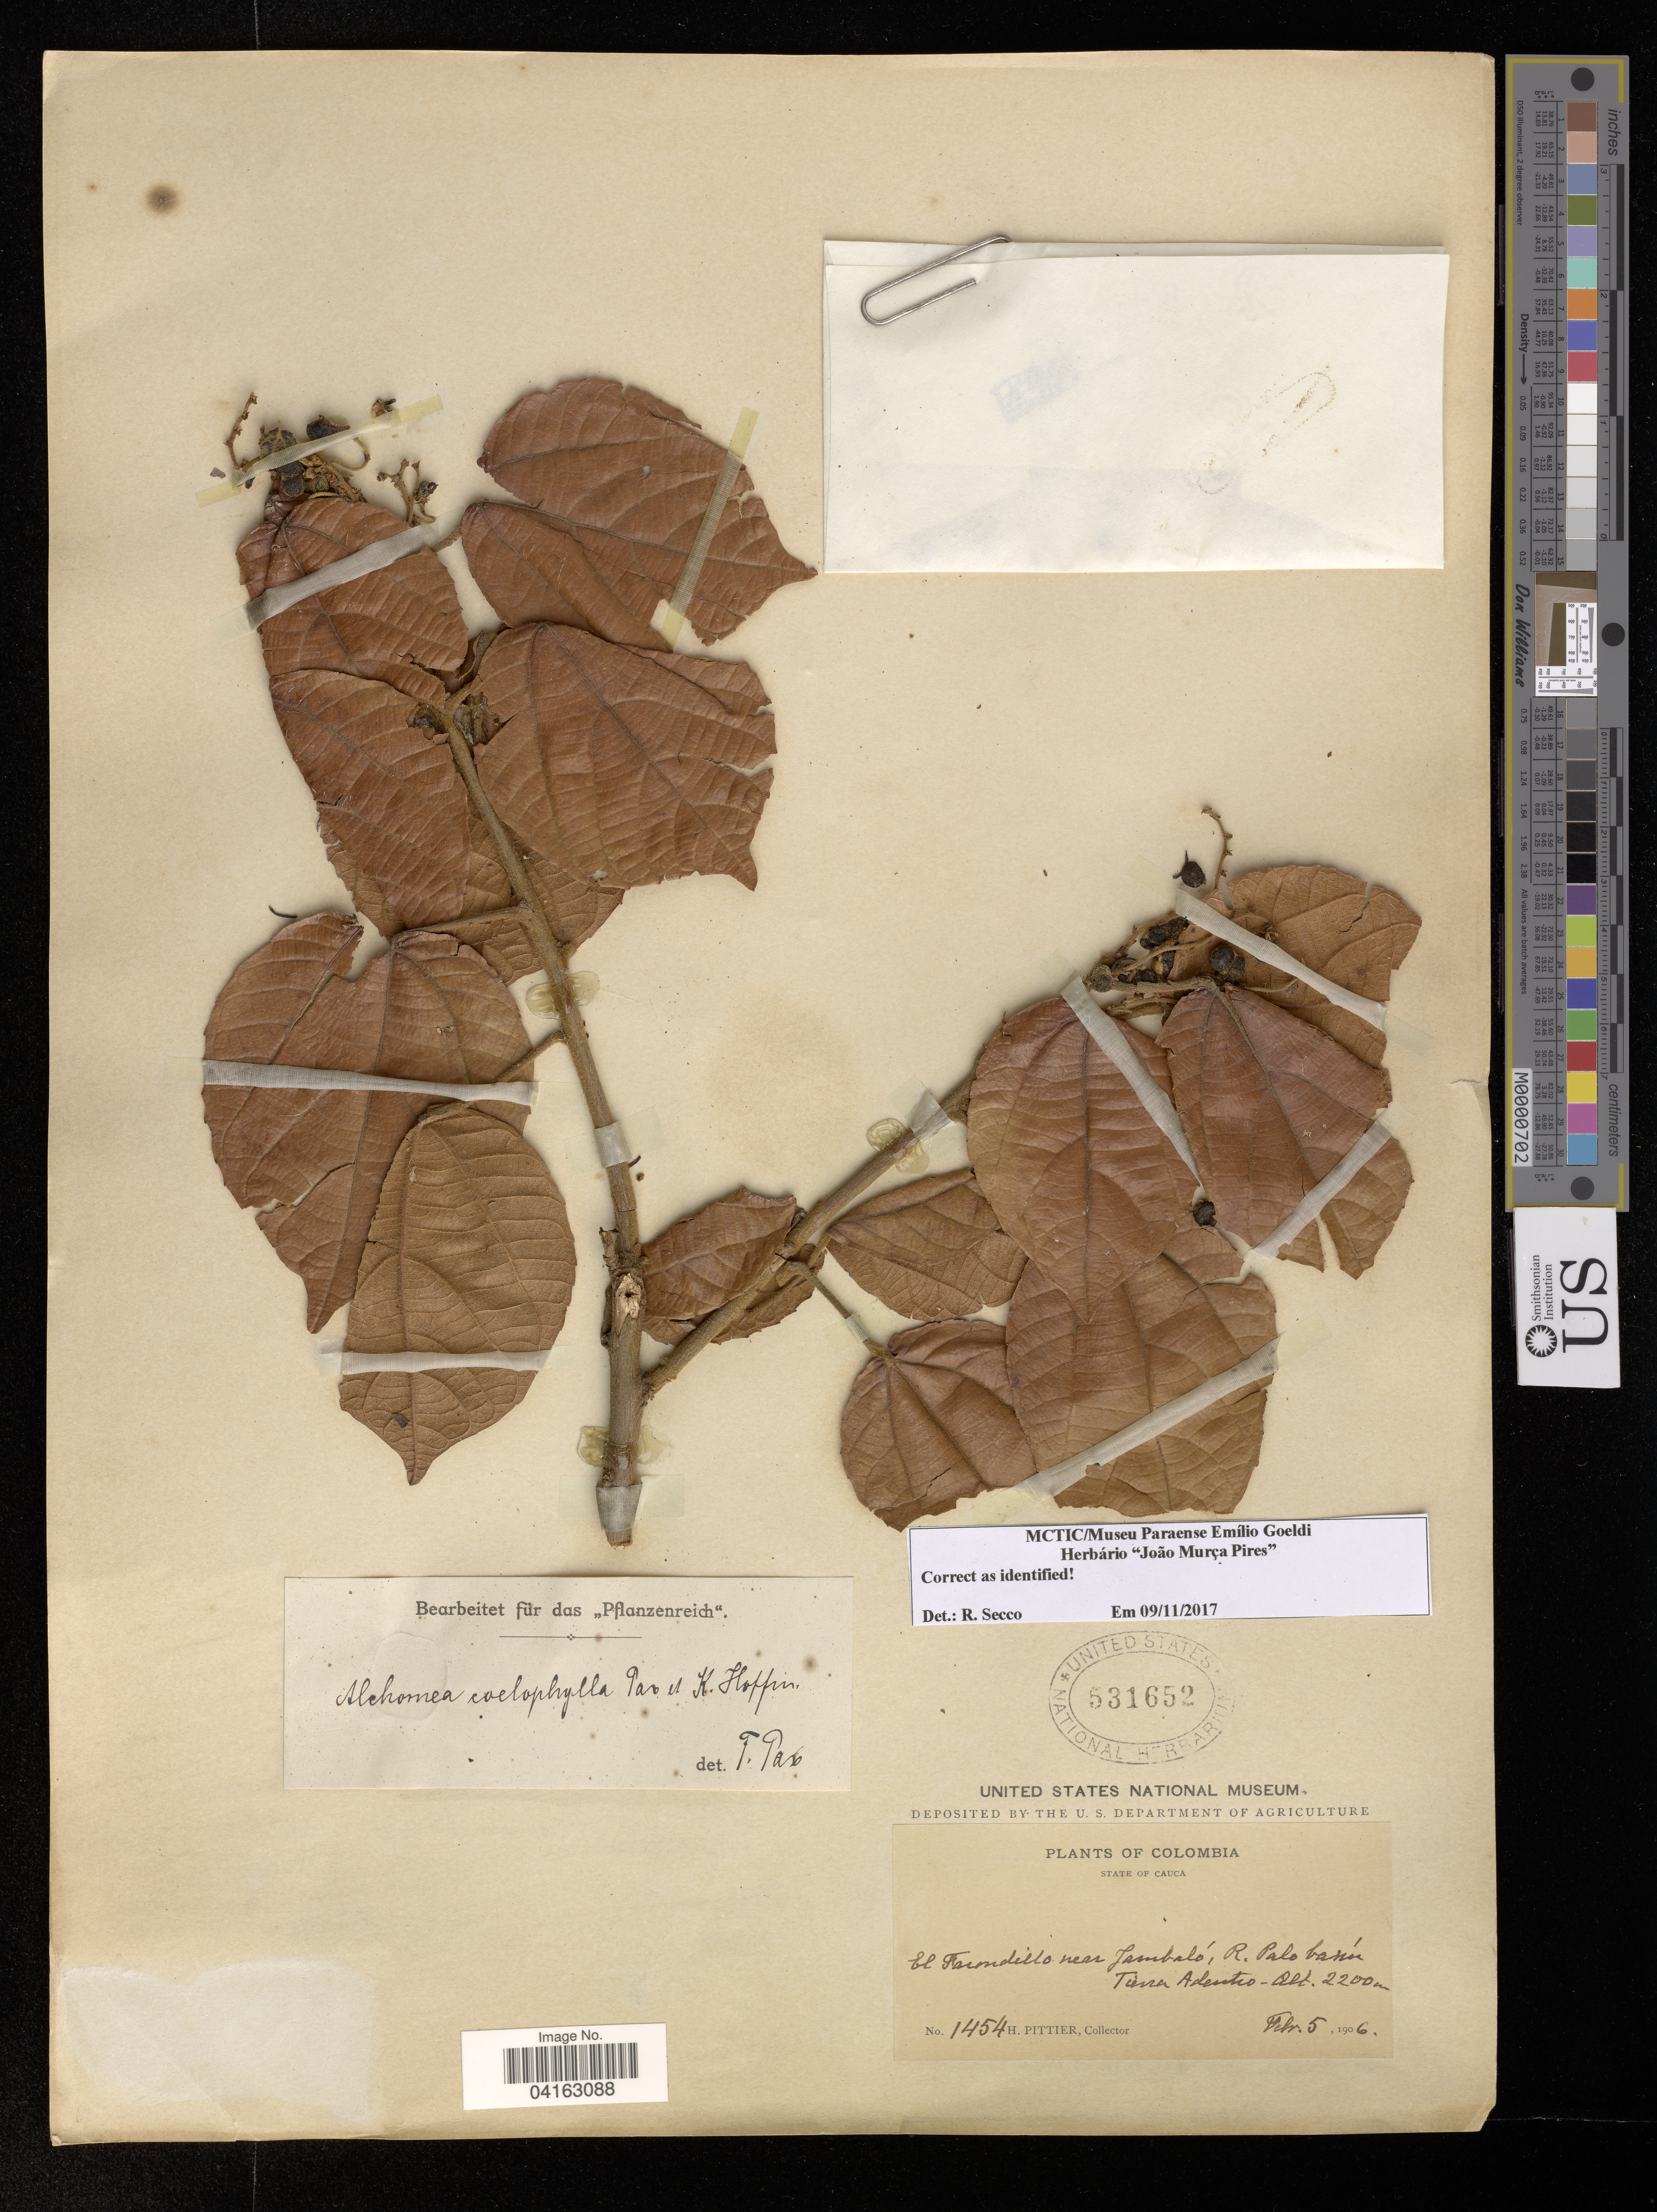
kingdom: Plantae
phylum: Tracheophyta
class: Magnoliopsida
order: Malpighiales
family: Euphorbiaceae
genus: Alchornea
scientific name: Alchornea coelophylla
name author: Pax & K. Hoffm. in Engl.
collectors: H. F. Pittier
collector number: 1454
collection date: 1906-02-05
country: Colombia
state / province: Cauca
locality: El Farondillo near Jambaló, R. Palo barrón. Tierra Adentio.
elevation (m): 2200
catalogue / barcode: US 531652